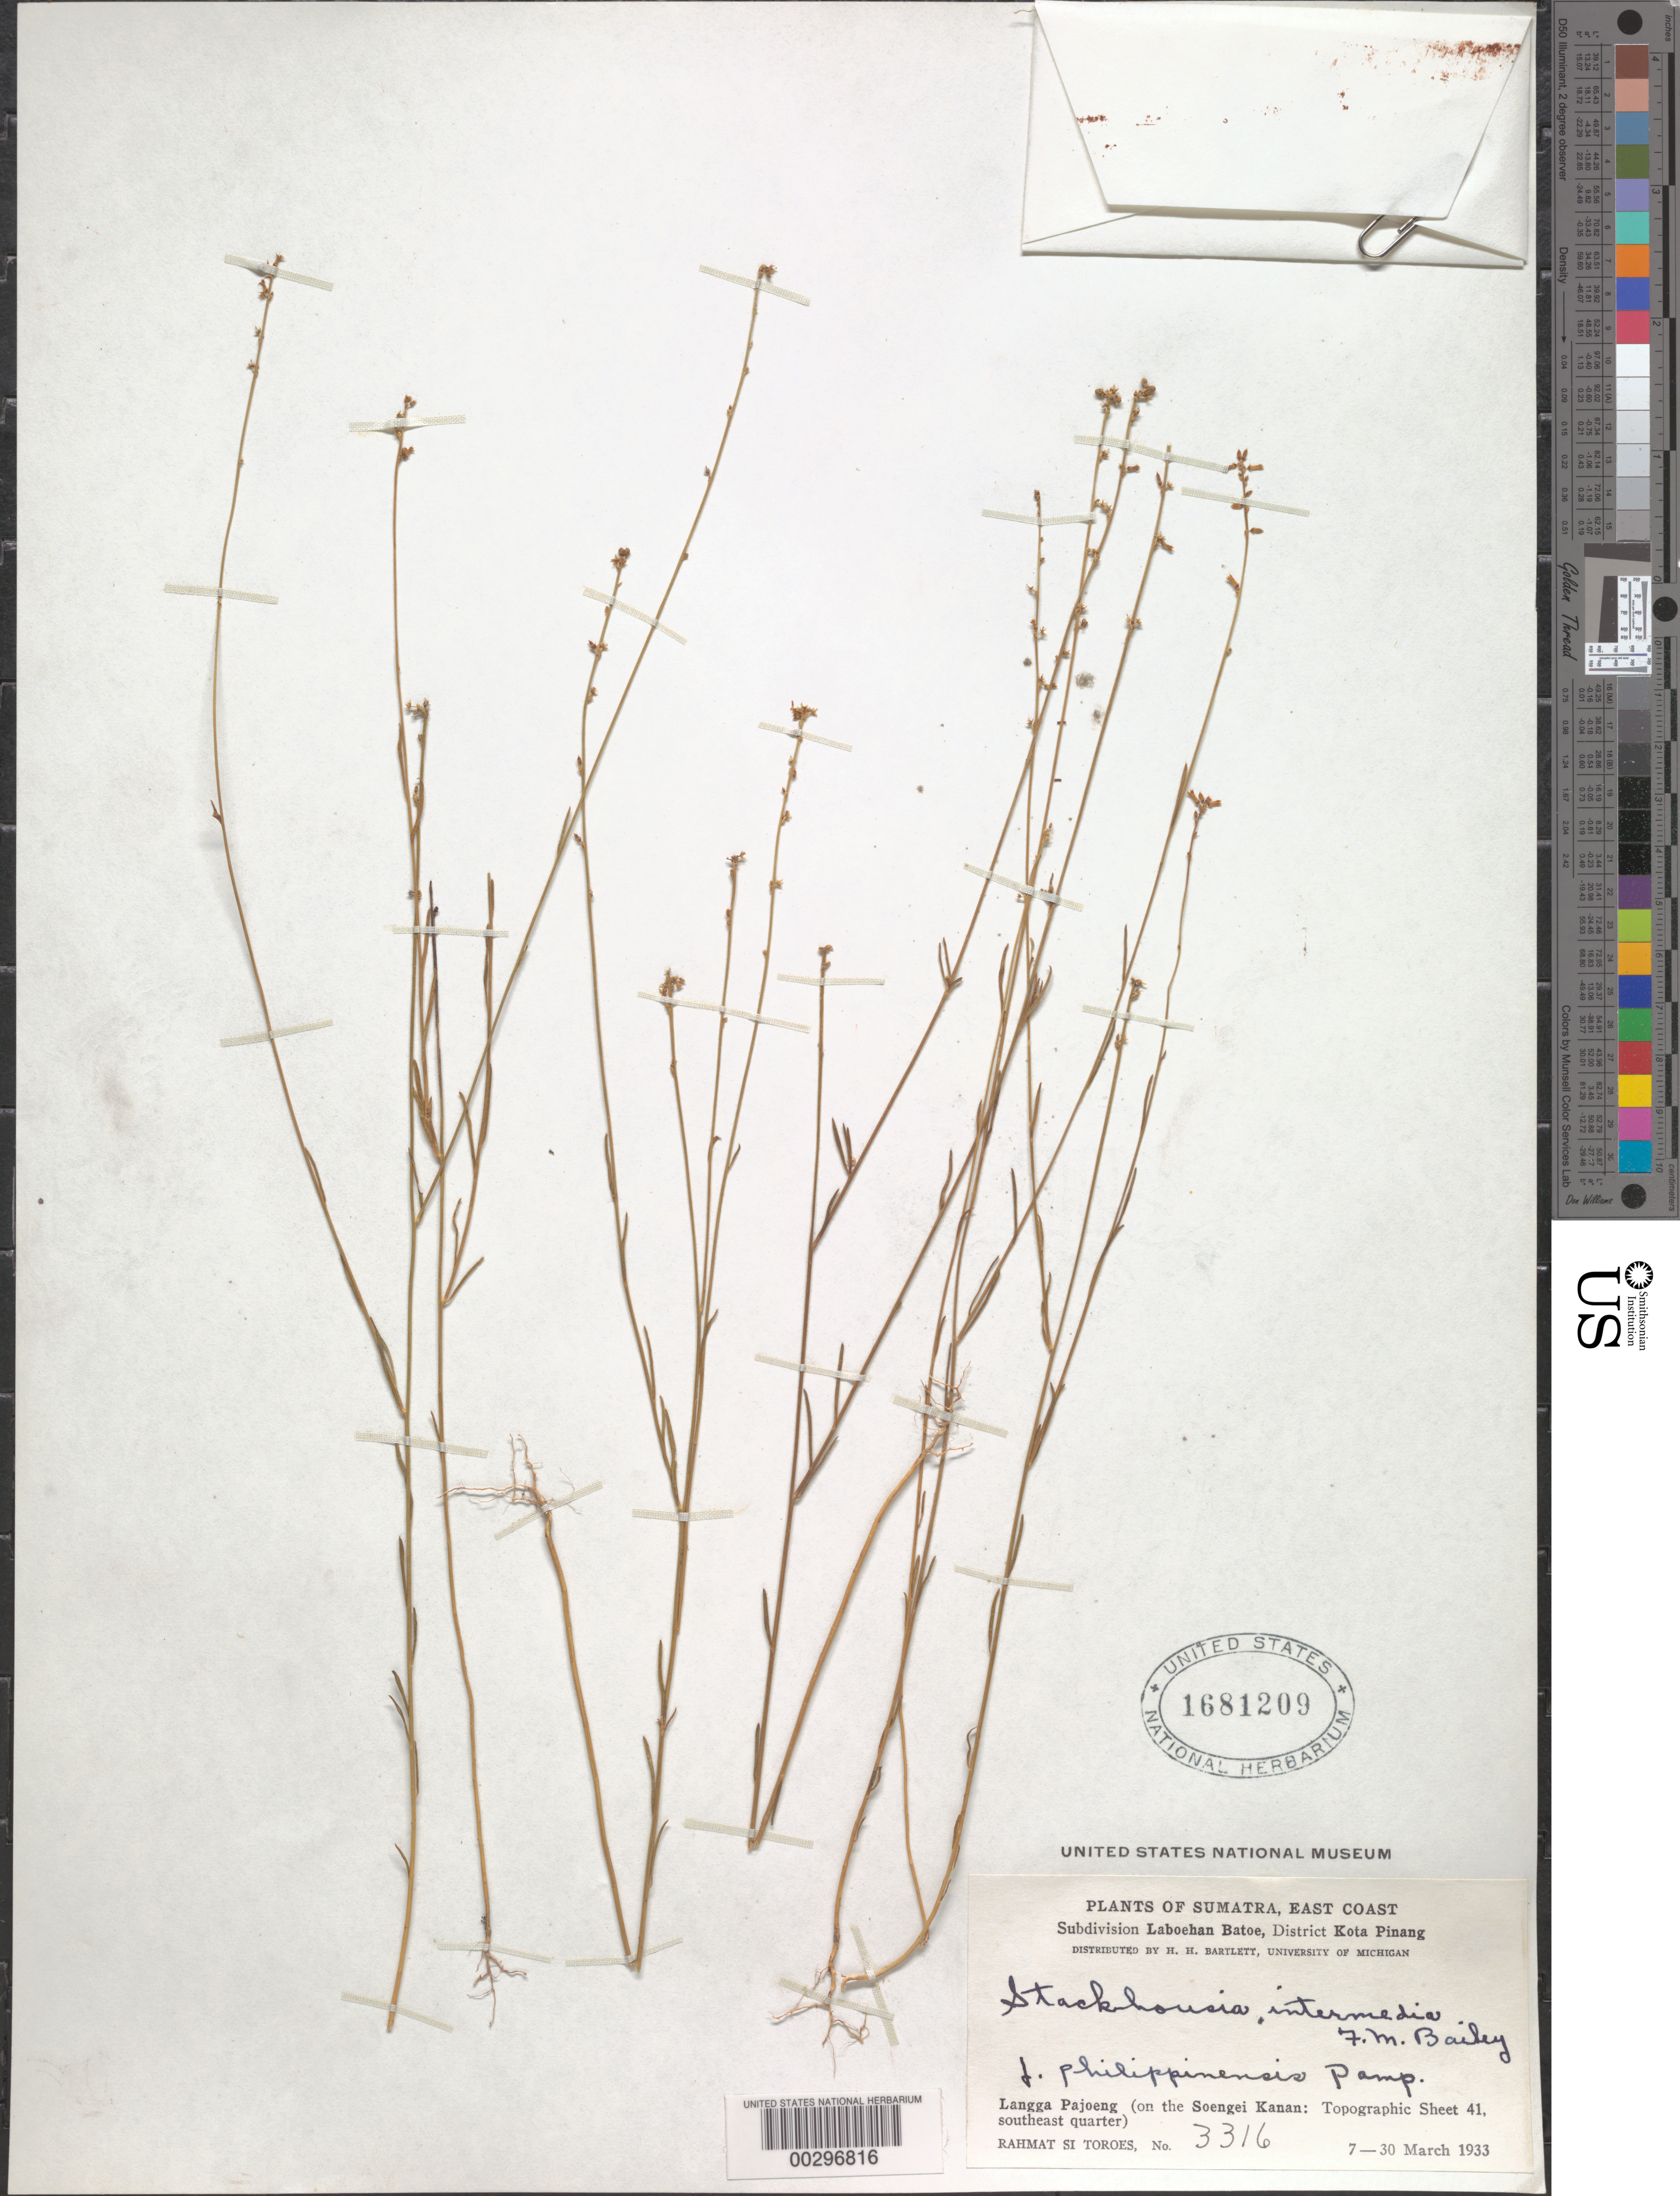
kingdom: Plantae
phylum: Tracheophyta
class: Magnoliopsida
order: Celastrales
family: Celastraceae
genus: Stackhousia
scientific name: Stackhousia intermedia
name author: F.M. Bailey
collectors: Rahmat Si Boeea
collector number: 3316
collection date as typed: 07 Mar 1933 to 30 Mar 1933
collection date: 1933-03-07/1933-03-30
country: Indonesia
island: Sumatra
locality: Langga pajoeng (on the soengi kanan)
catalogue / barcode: US 1681209